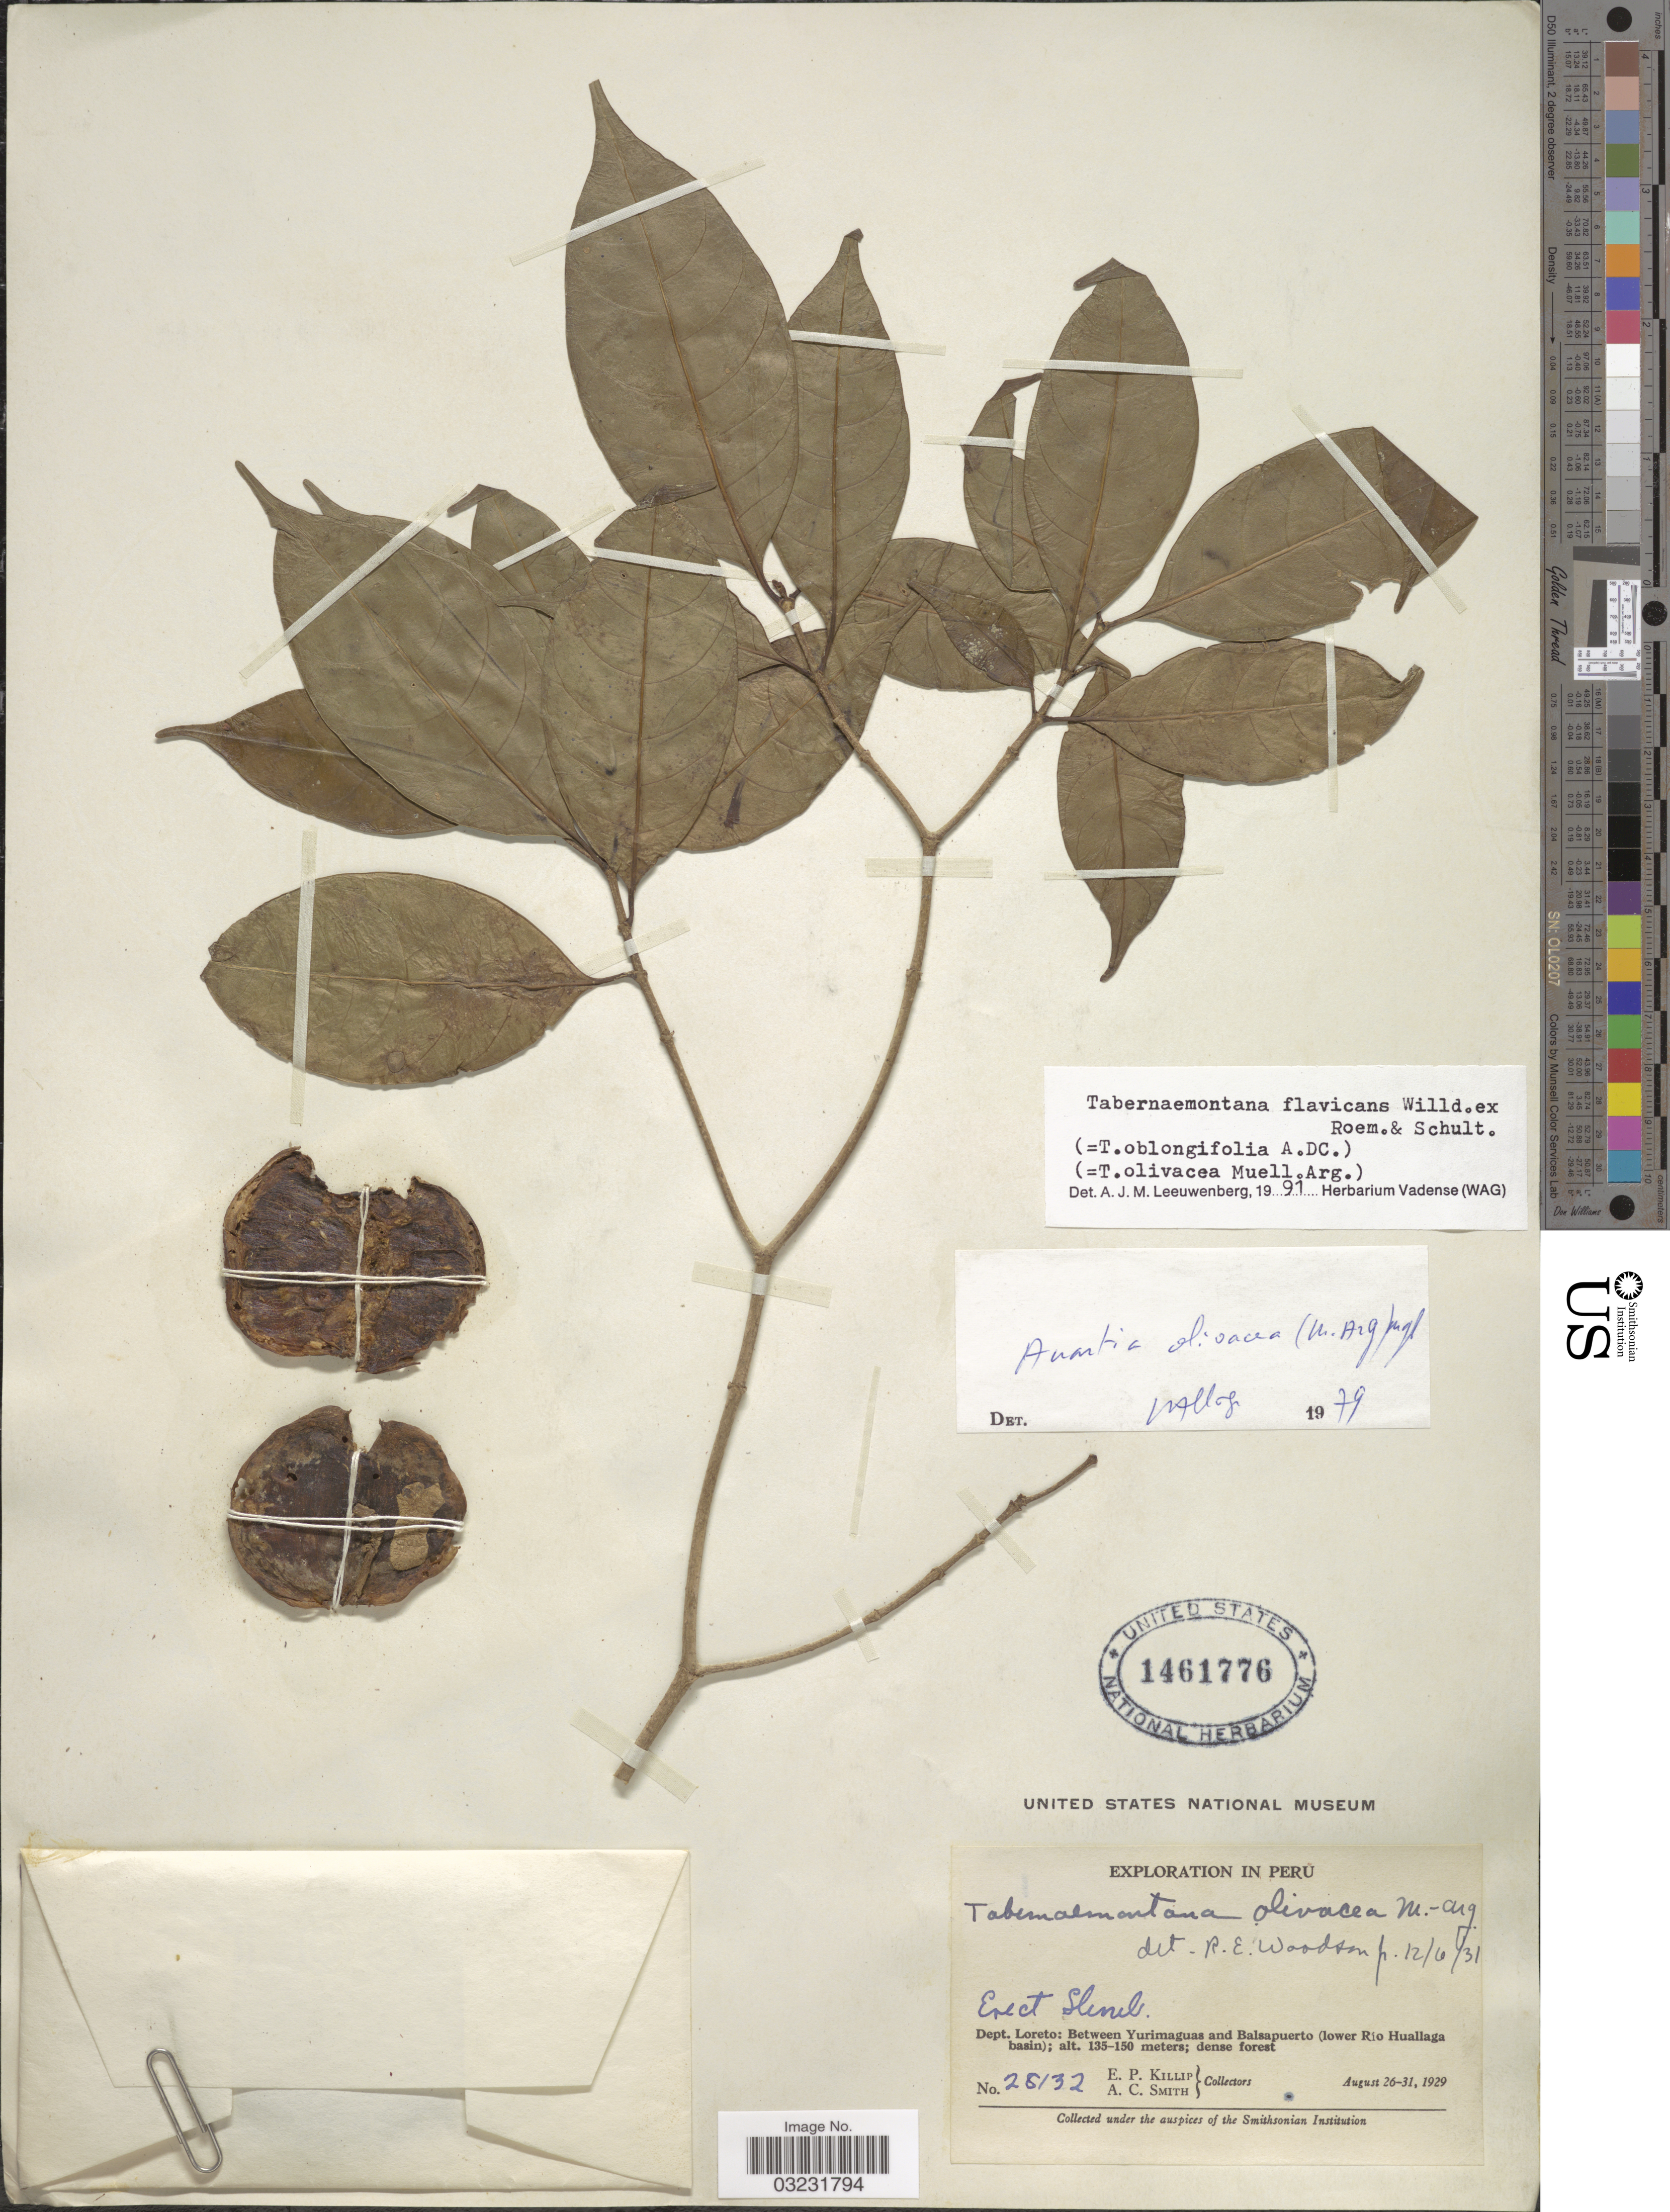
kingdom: Plantae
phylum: Tracheophyta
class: Magnoliopsida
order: Gentianales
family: Apocynaceae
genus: Tabernaemontana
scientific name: Tabernaemontana flavicans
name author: Willd. ex Roem. & Schult.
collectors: E. P. Killip & A. C. Smith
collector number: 25132*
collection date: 1929-08-26/1929-08-31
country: Peru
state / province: Loreto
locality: Dept. Loreto: Between Yurmaguas and Balsapuerto (lower Río Huallaga basin).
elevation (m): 135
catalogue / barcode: US 1461776